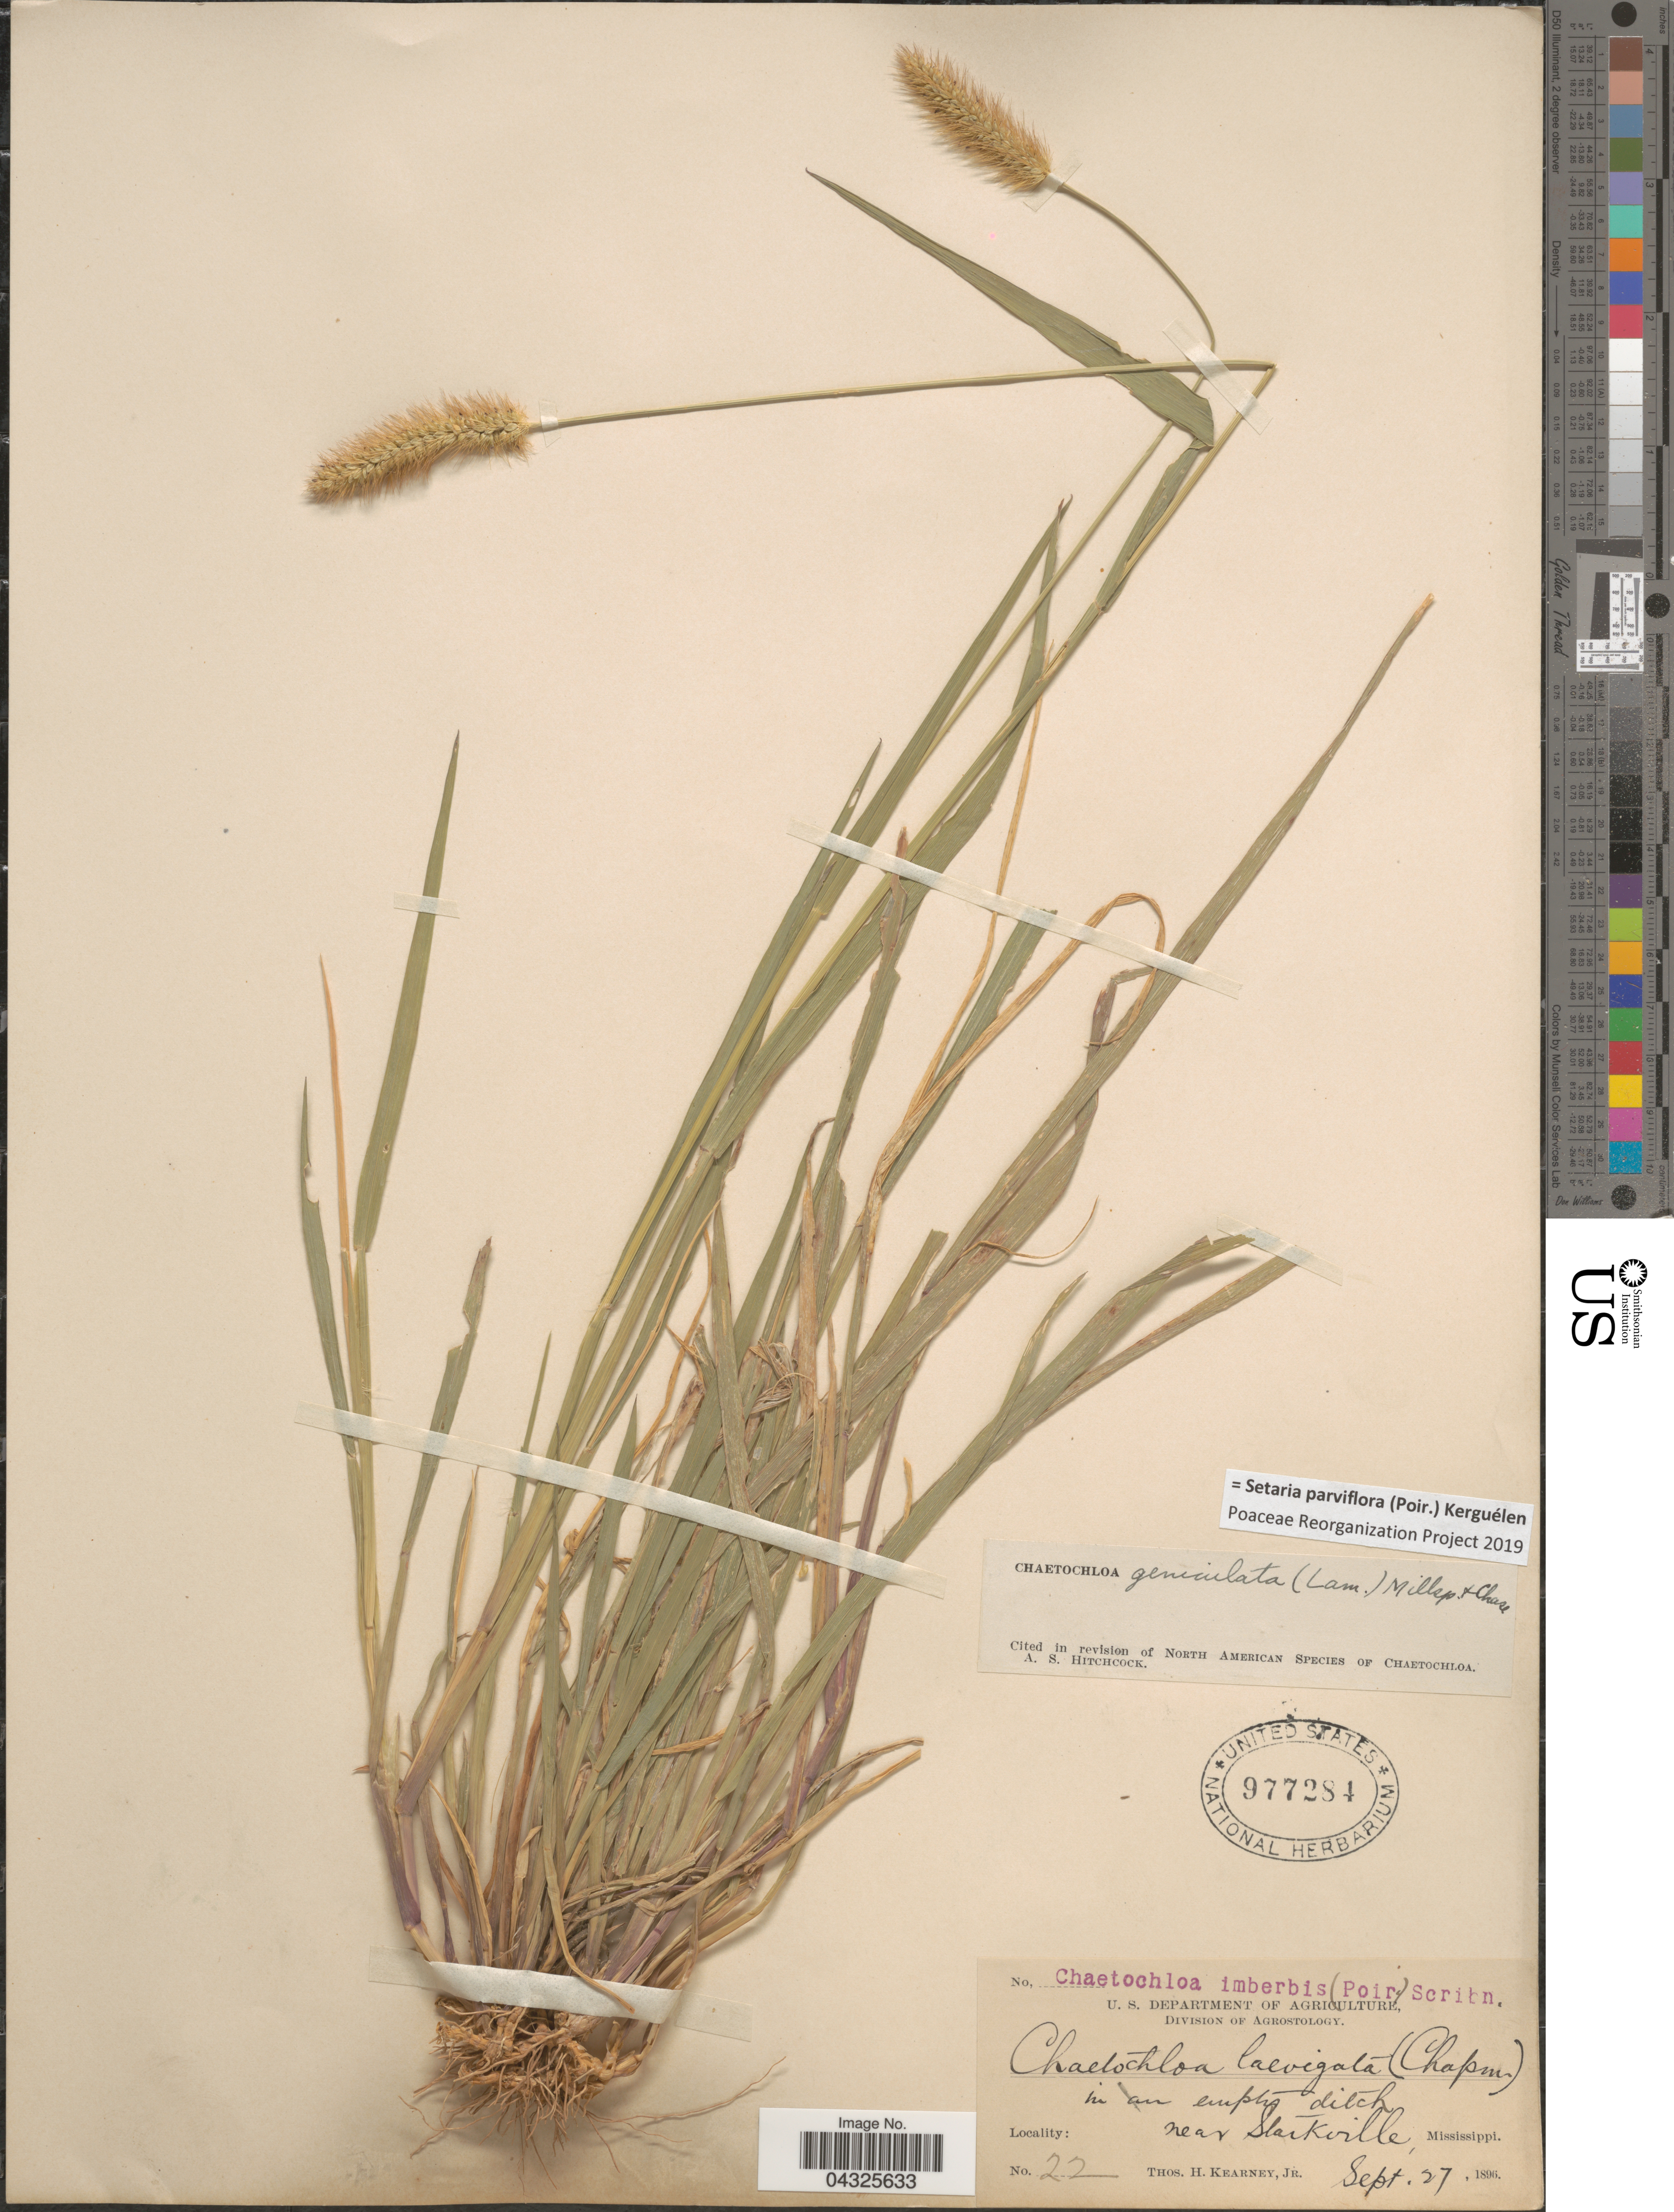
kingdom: Plantae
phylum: Tracheophyta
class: Liliopsida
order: Poales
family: Poaceae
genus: Setaria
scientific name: Setaria parviflora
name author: (Poir.) Kerguélen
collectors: T. H. Kearney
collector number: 22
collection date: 1896-09-27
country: United States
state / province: Mississippi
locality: In an empty ditch near Starkville.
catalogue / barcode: US 977284